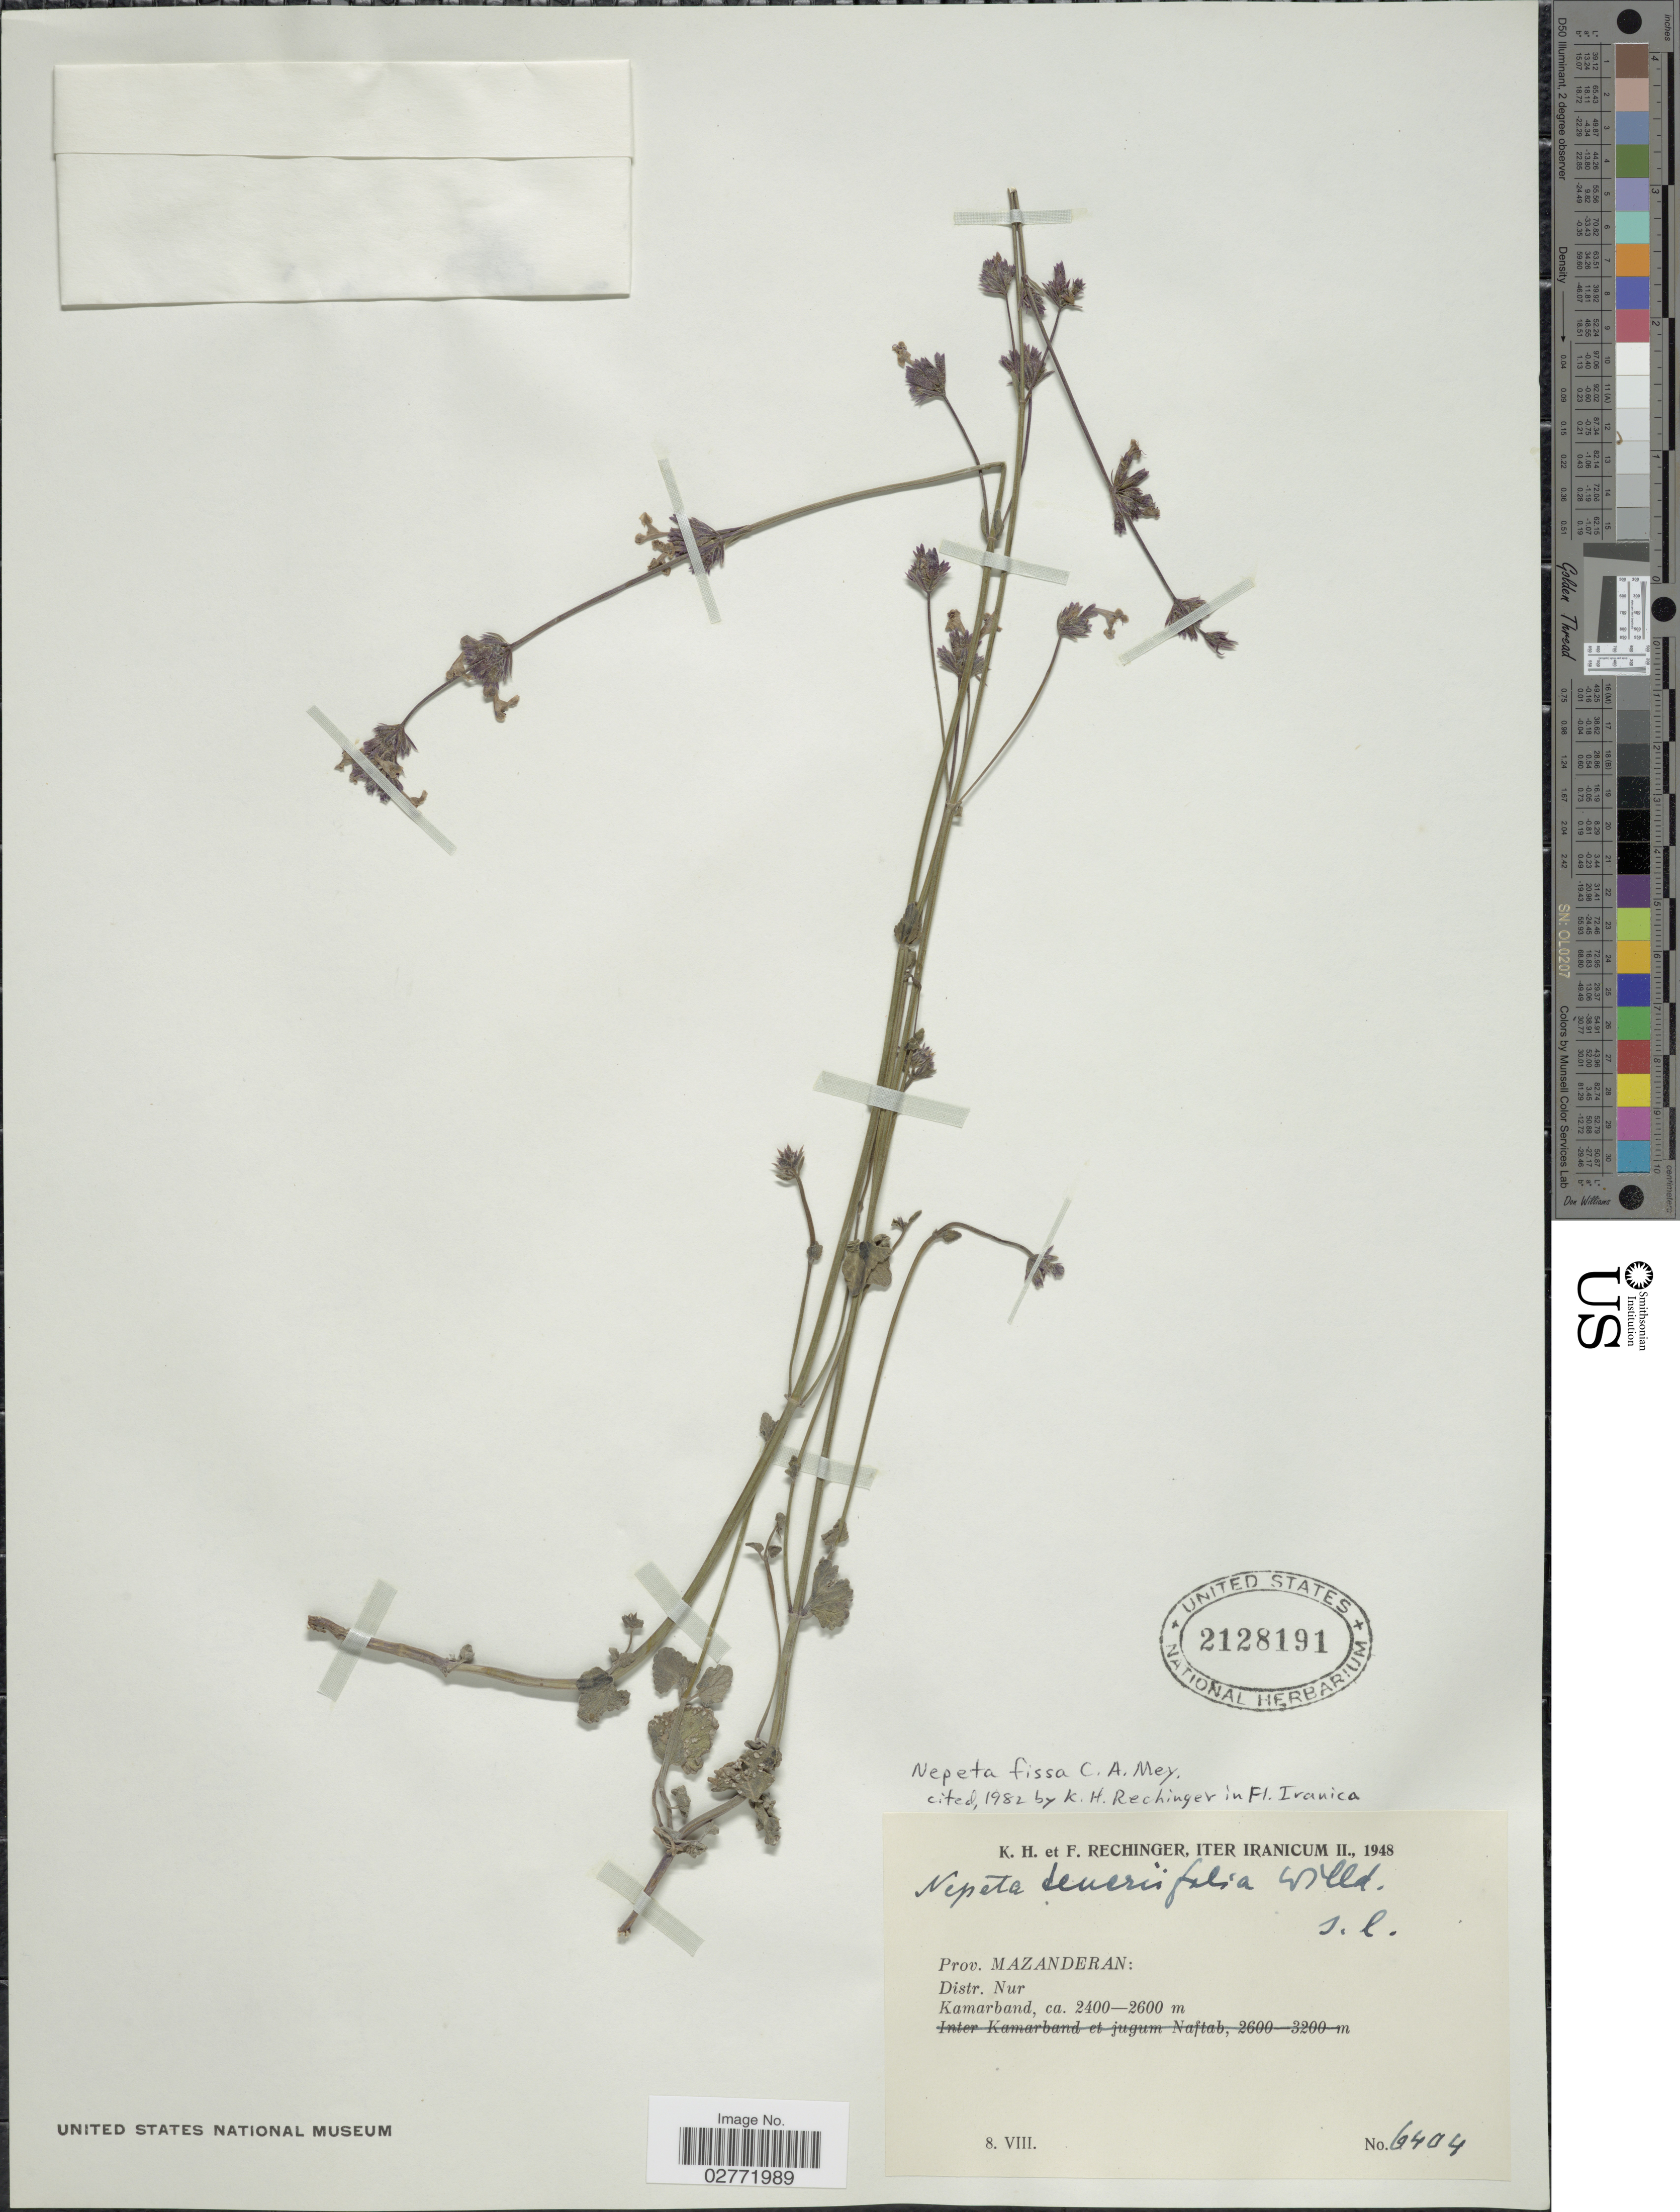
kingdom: Plantae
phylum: Tracheophyta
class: Magnoliopsida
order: Lamiales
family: Lamiaceae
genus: Nepeta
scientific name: Nepeta fissa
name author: C.A. Mey.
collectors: K. H. Rechinger & F. Rechinger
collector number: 6404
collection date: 1948-08-08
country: Iran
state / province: Mazandaran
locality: Prov. Mazanderan, Distr. Nur, Kamarband.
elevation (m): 2400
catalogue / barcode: US 2128191